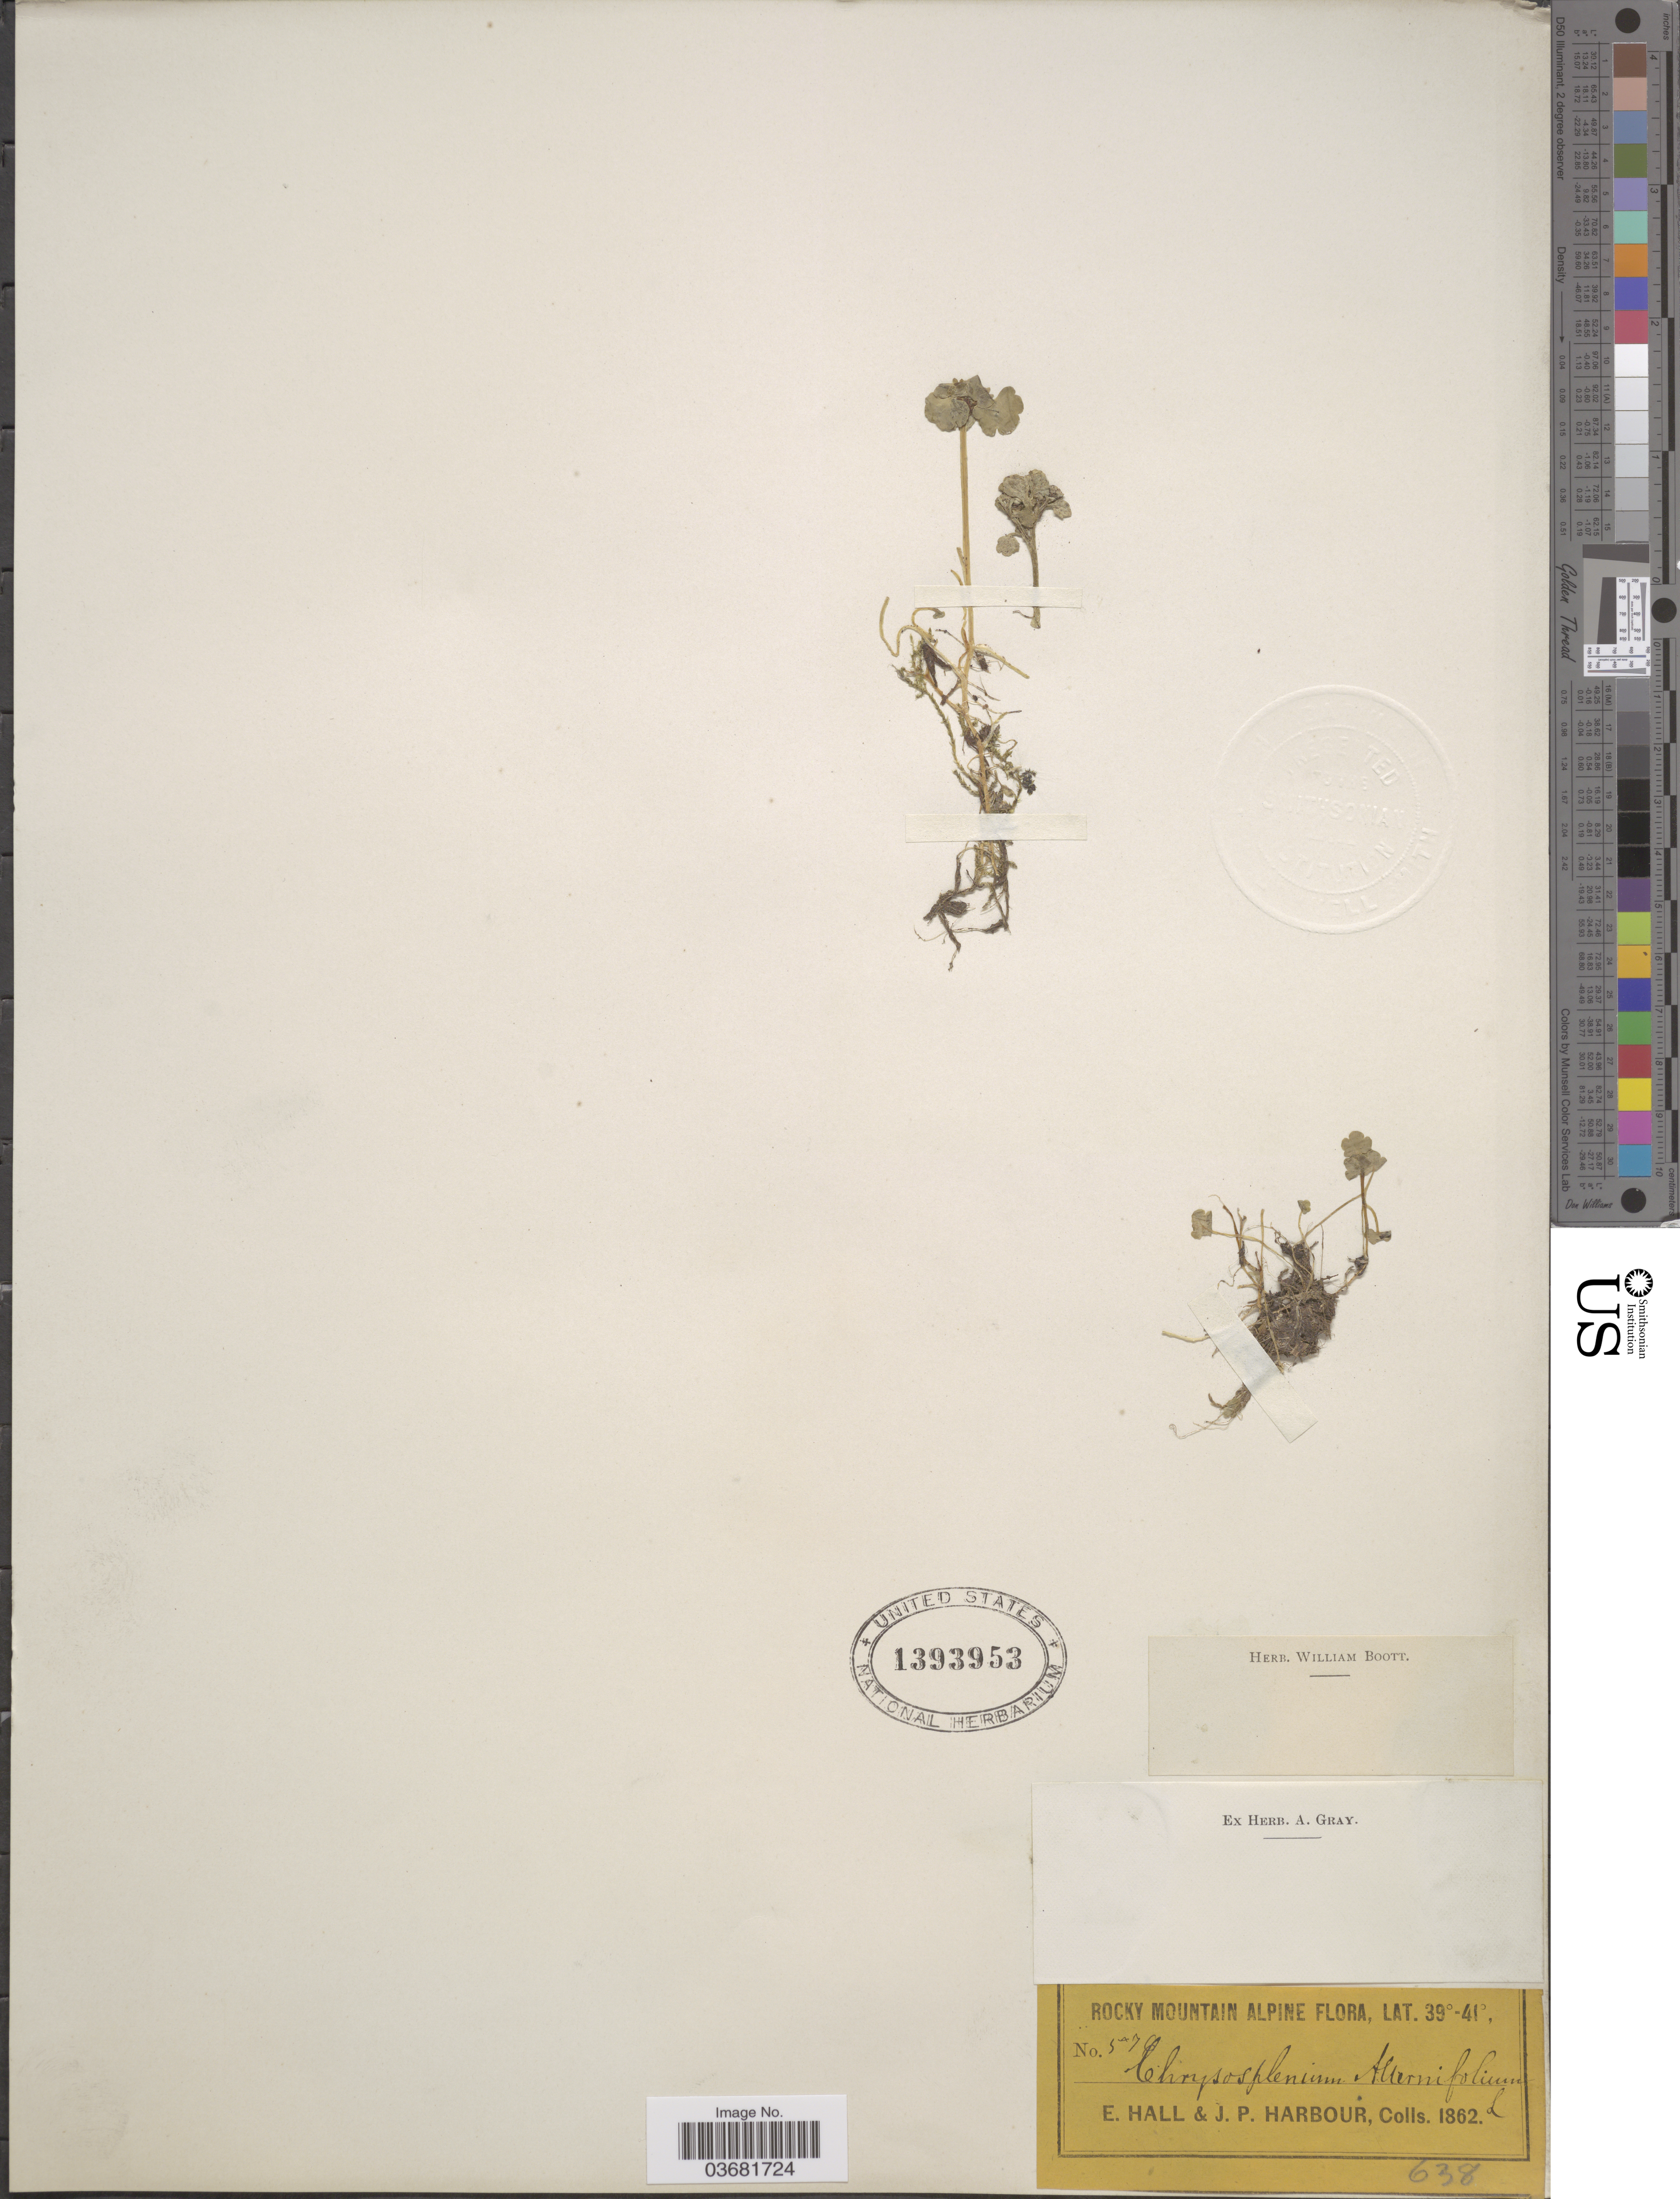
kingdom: Plantae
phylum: Tracheophyta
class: Magnoliopsida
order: Saxifragales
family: Saxifragaceae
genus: Chrysosplenium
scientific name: Chrysosplenium tetrandrum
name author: (N. Lund) Th. Fr.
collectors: E. Hall & J. Harbour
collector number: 576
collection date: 1862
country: United States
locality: Rocky Mountain Alpine.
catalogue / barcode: US 1393953